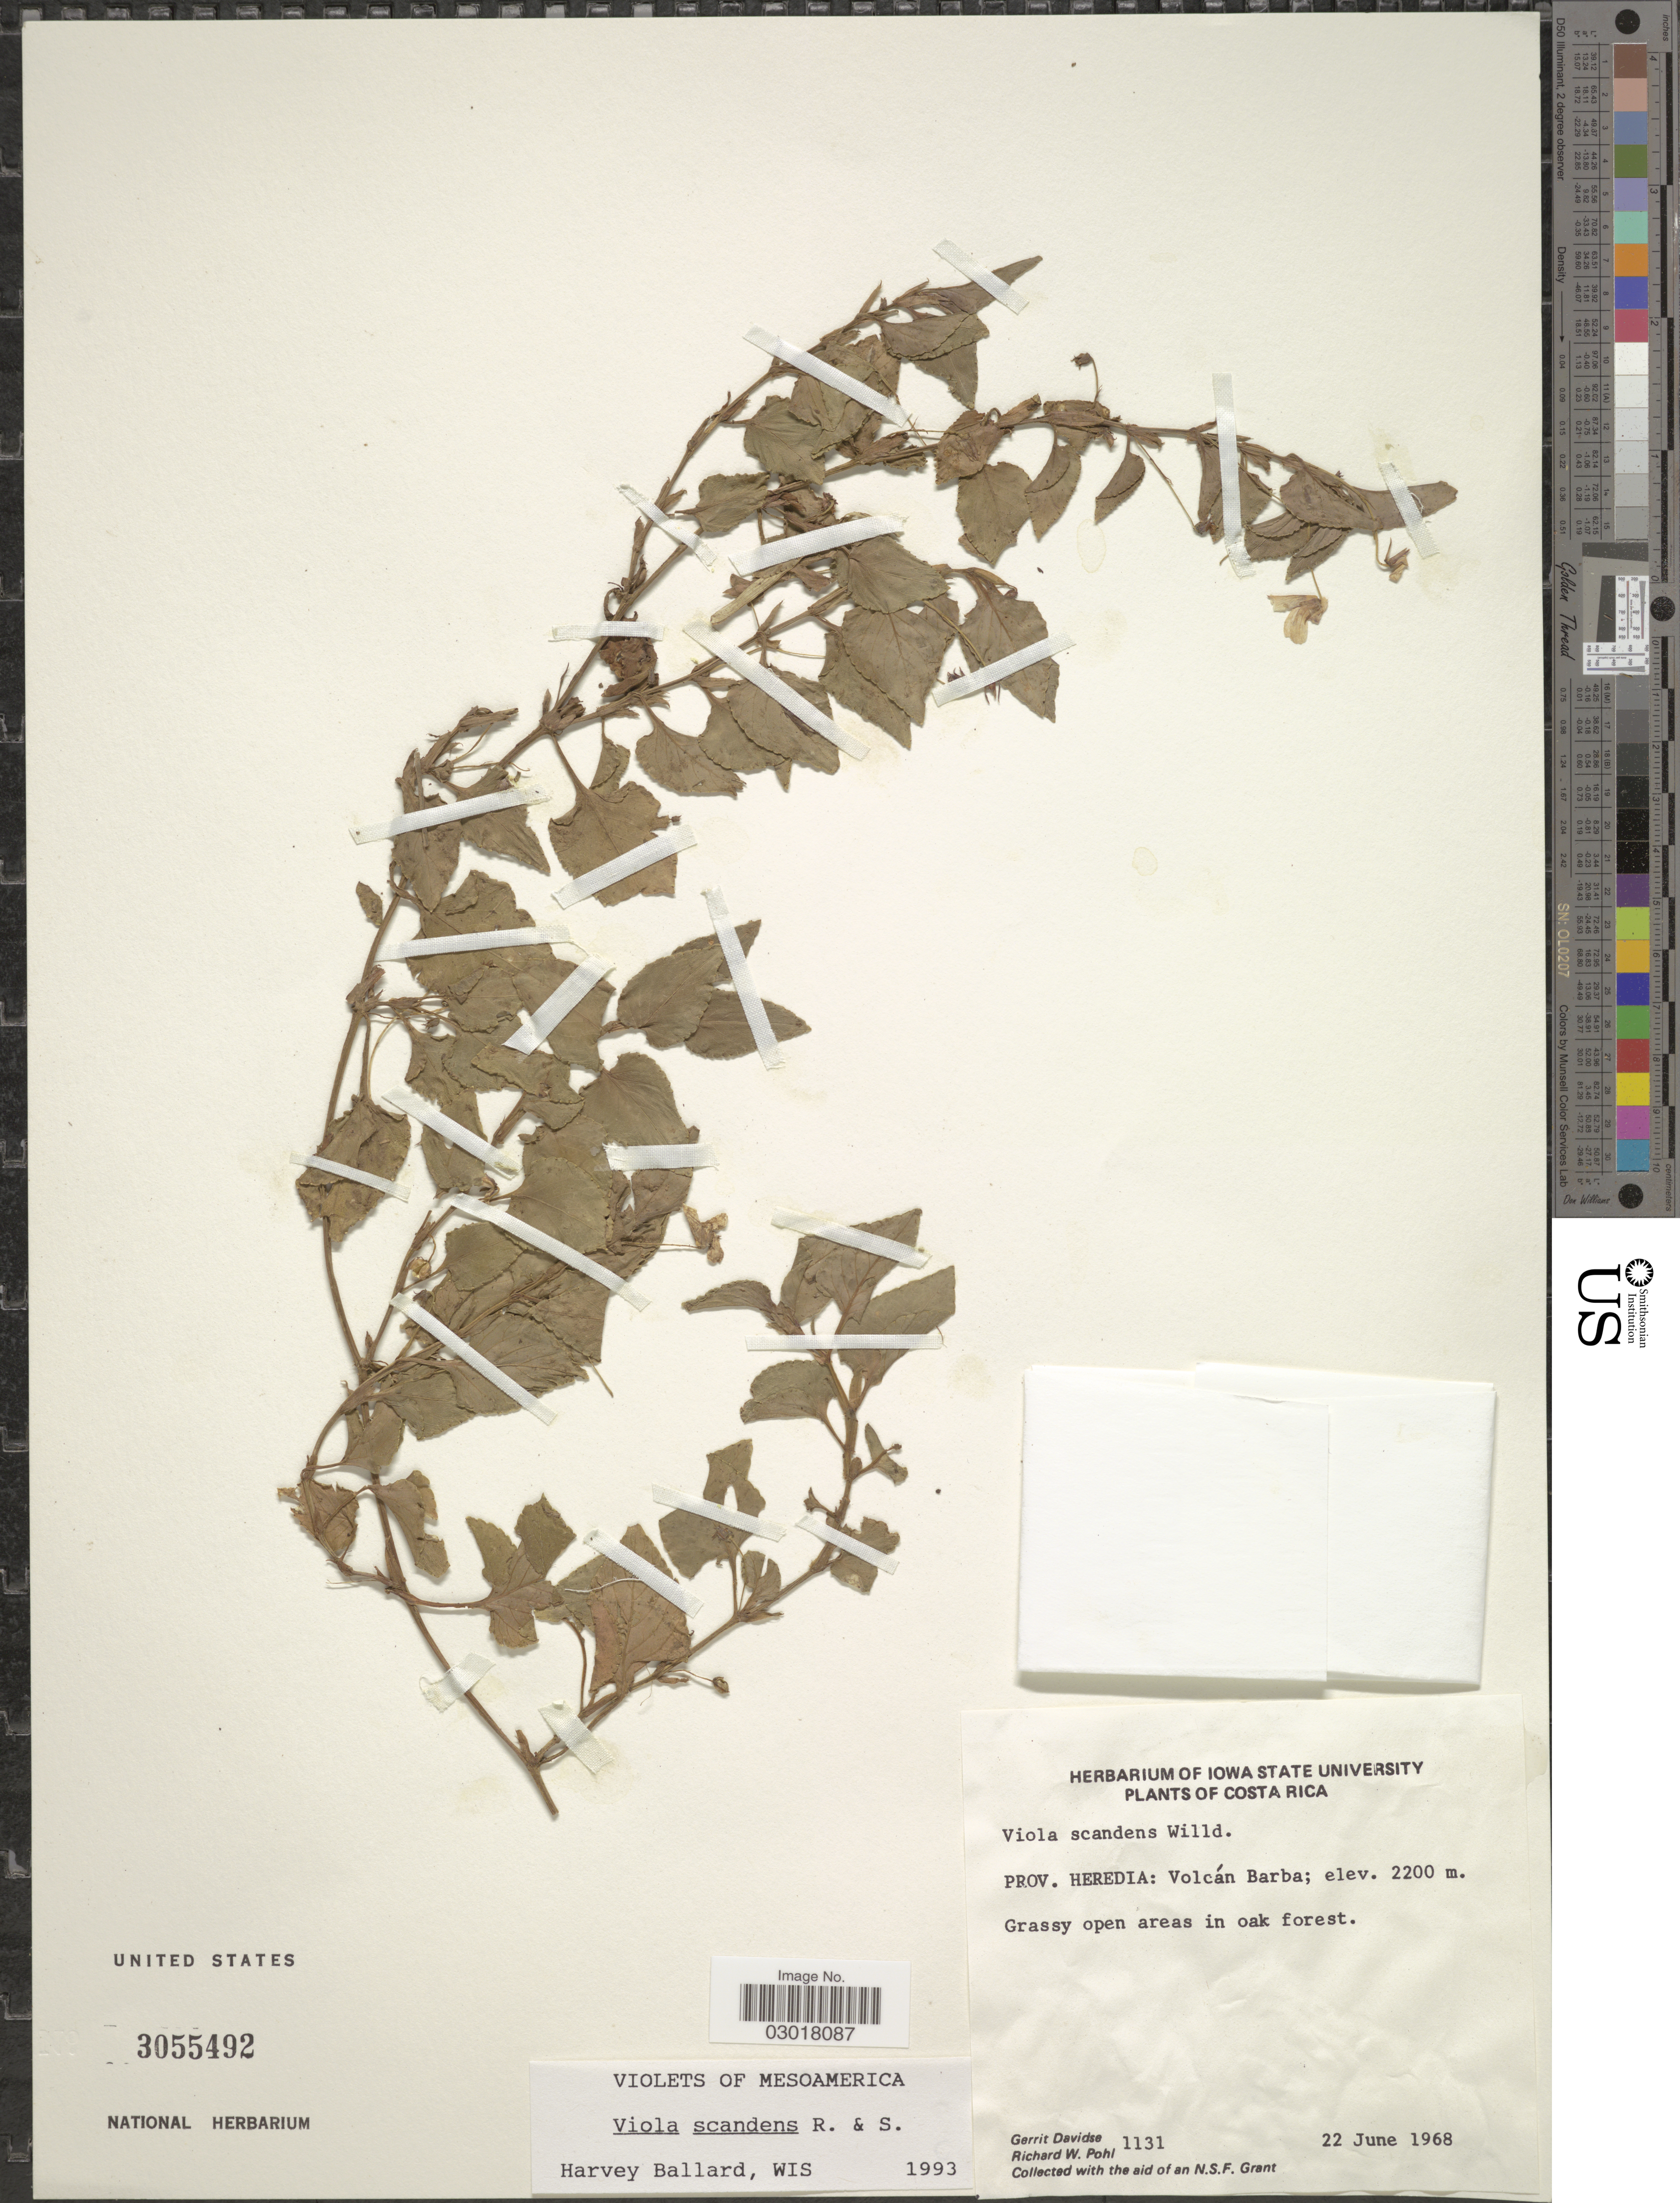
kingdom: Plantae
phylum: Tracheophyta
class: Magnoliopsida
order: Malpighiales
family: Violaceae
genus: Viola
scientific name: Viola scandens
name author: Humb. & Bonpl. ex Schult.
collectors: G. Davidse & R. W. Pohl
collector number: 1131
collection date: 1968-06-22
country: Costa Rica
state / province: Heredia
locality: Volcán Barba. Grassy open areas in oak forest.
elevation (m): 2200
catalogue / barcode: US 3055492